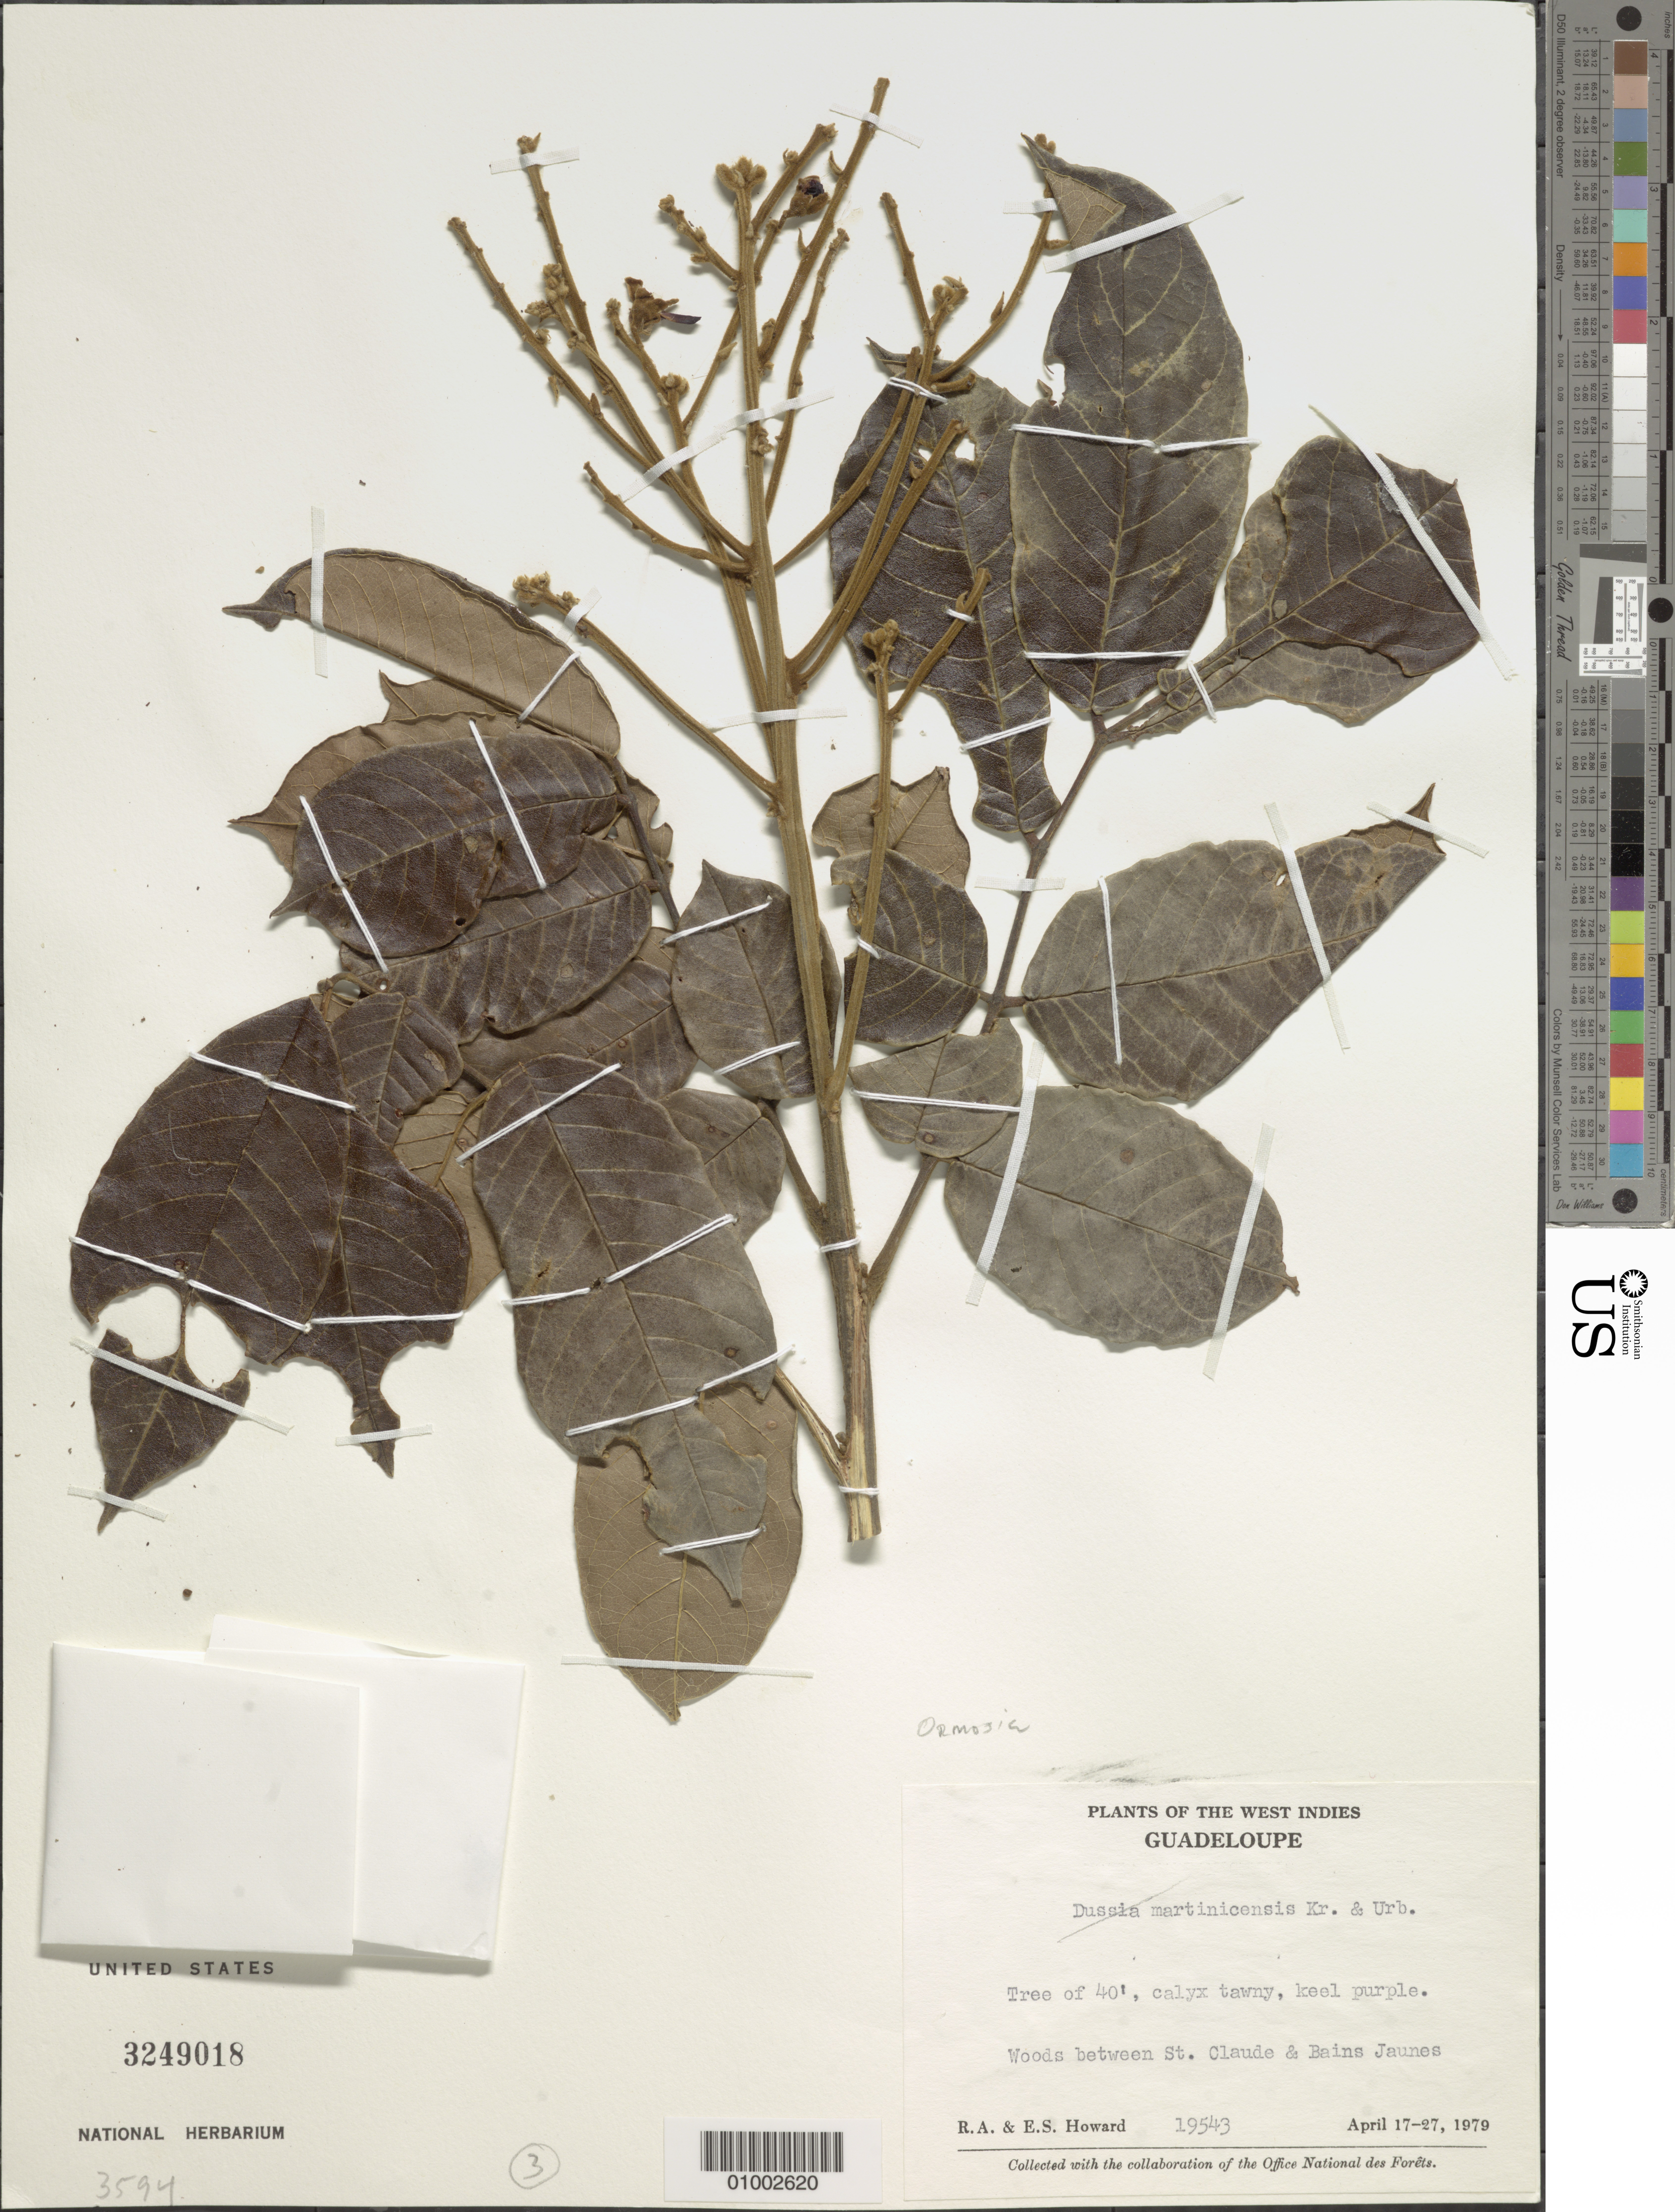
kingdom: Plantae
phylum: Tracheophyta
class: Magnoliopsida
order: Fabales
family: Fabaceae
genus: Ormosia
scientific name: Ormosia monosperma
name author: (Sw.) Urb.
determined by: Torke, Benjamin M.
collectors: R. A. Howard & E. S. Howard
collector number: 19543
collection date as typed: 17 Apr 1979 to 27 Apr 1979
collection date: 1979-04-17/1979-04-27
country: Guadeloupe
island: Basse Terre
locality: Woods between St. Claude and Bains Jaunes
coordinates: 0 N, 0 E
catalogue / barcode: US 3249018